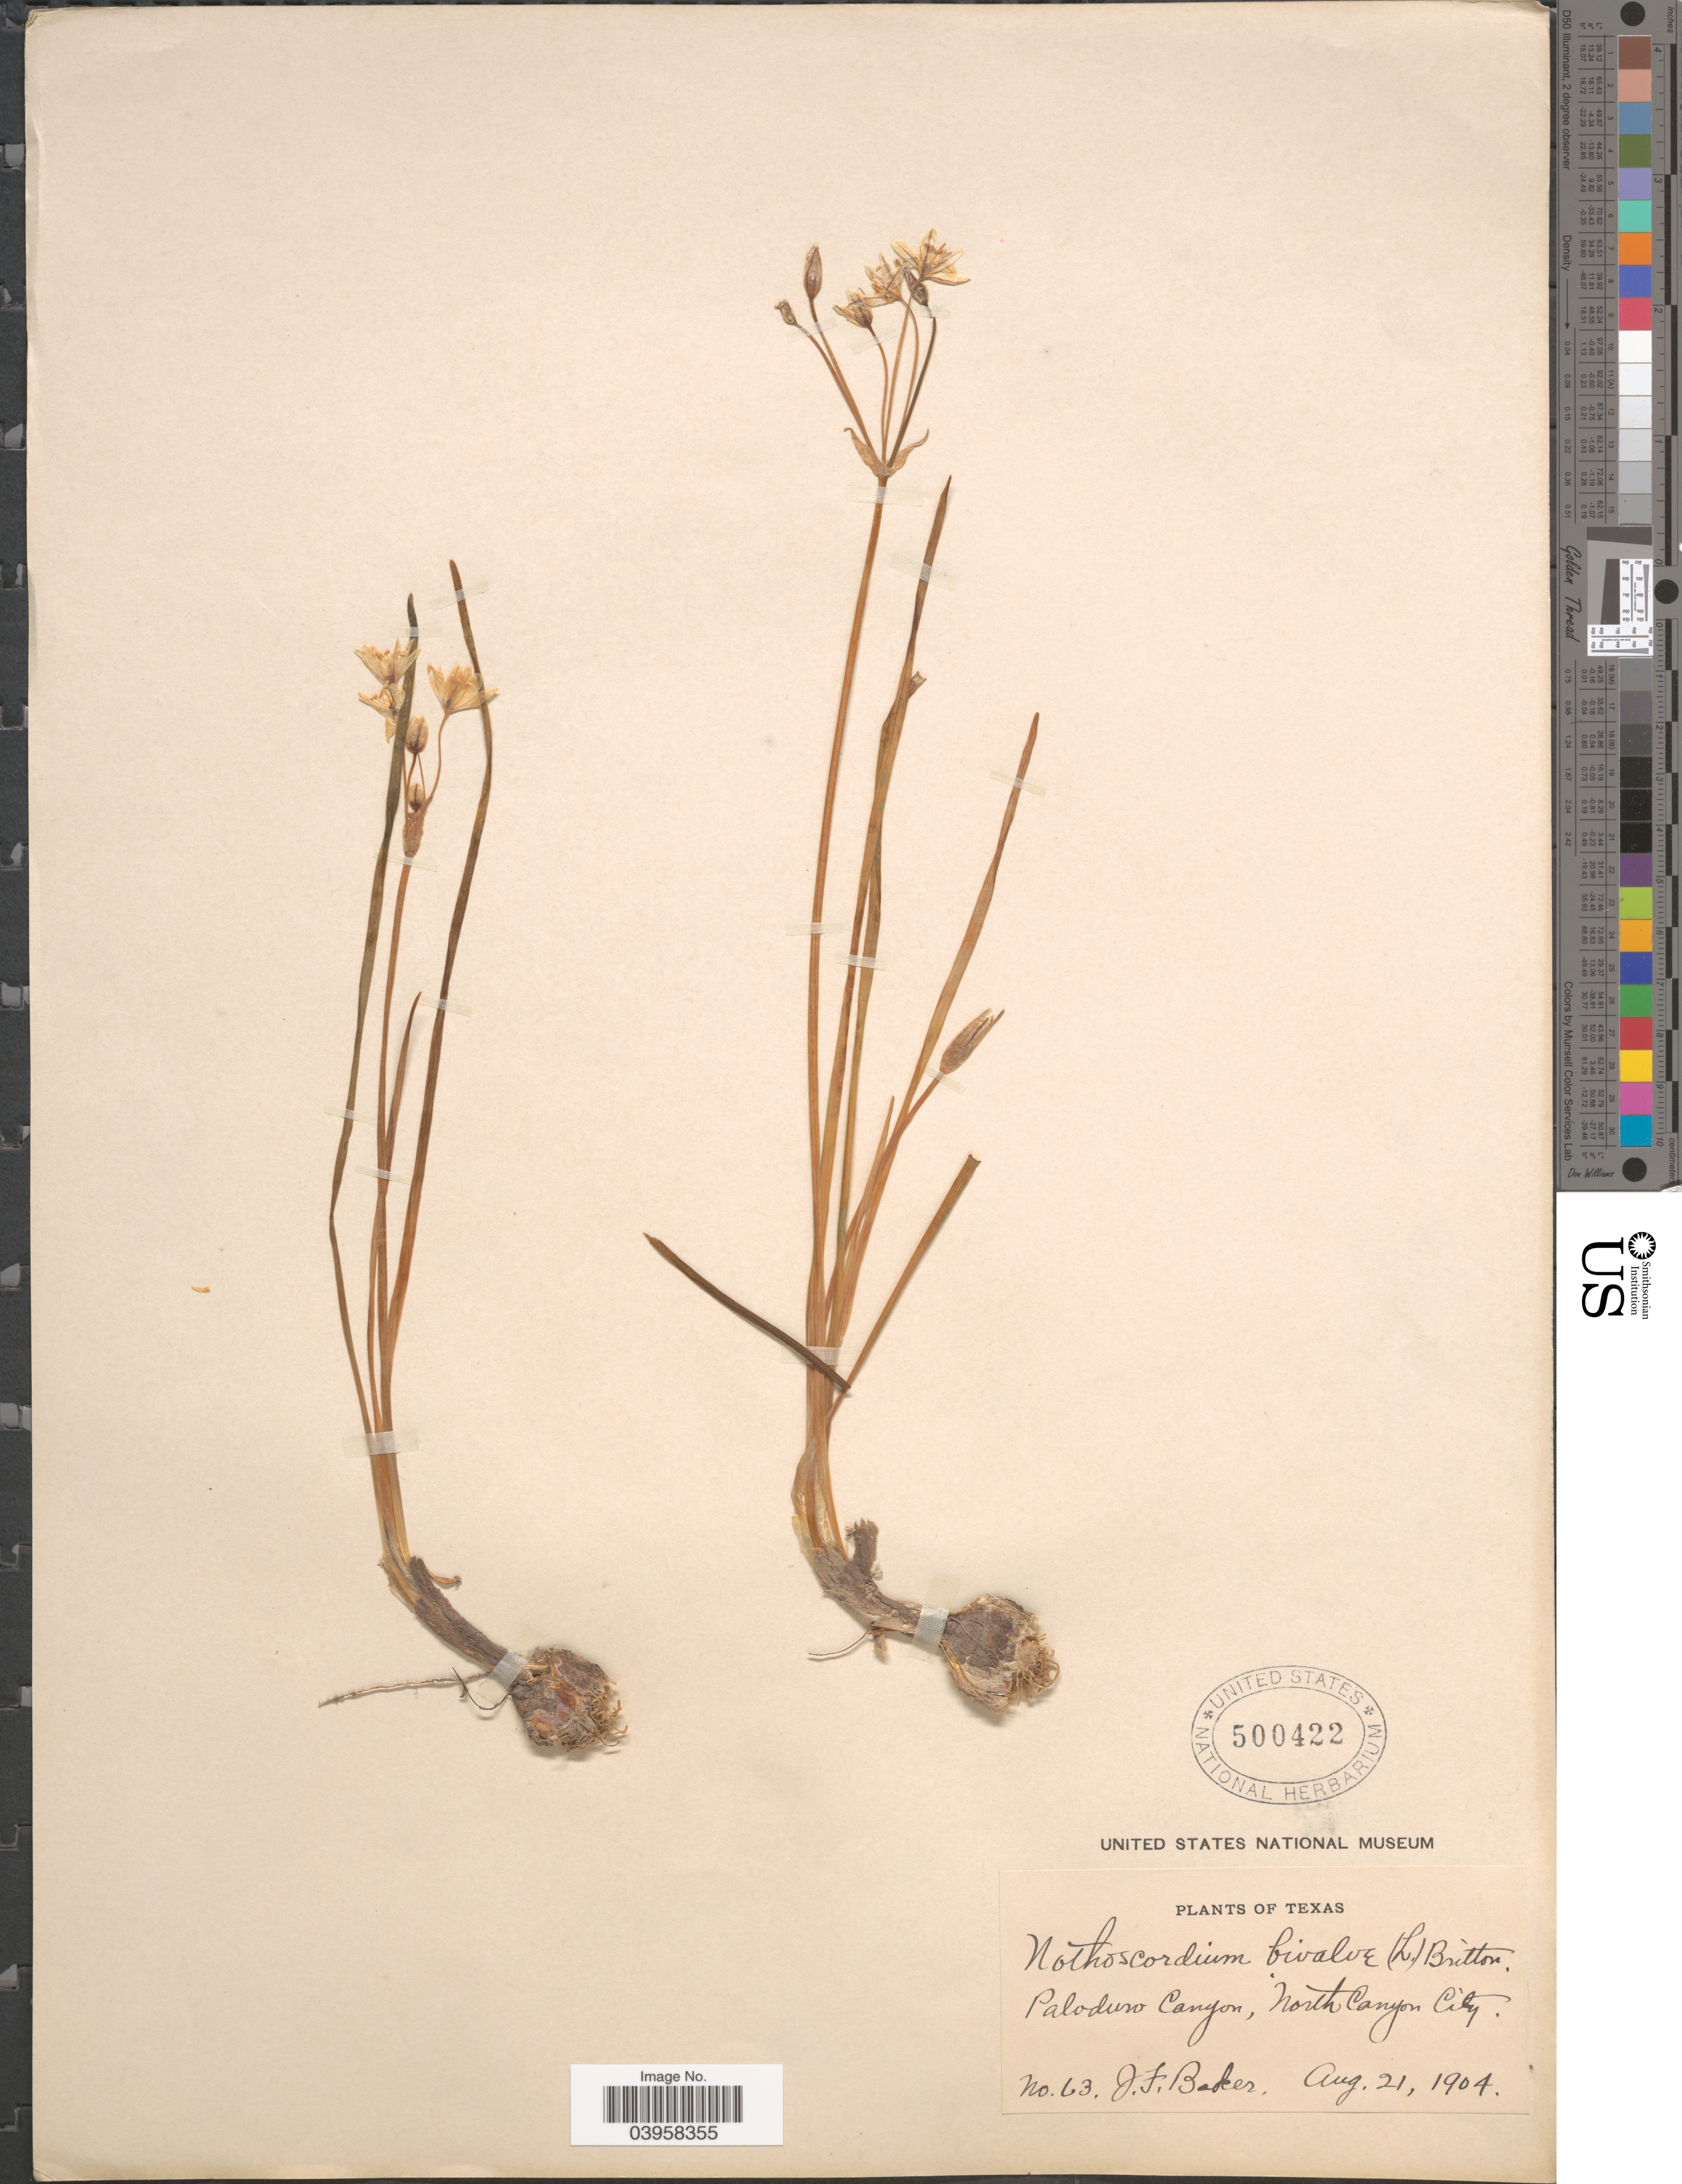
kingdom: Plantae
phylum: Tracheophyta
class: Liliopsida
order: Asparagales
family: Amaryllidaceae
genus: Nothoscordum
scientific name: Nothoscordum bivalve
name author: (L.) Britton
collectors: J. F. Baker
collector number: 63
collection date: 1904-08-21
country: United States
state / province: Texas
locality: Paloduro Canyon, North Canyon City.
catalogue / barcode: US 500422